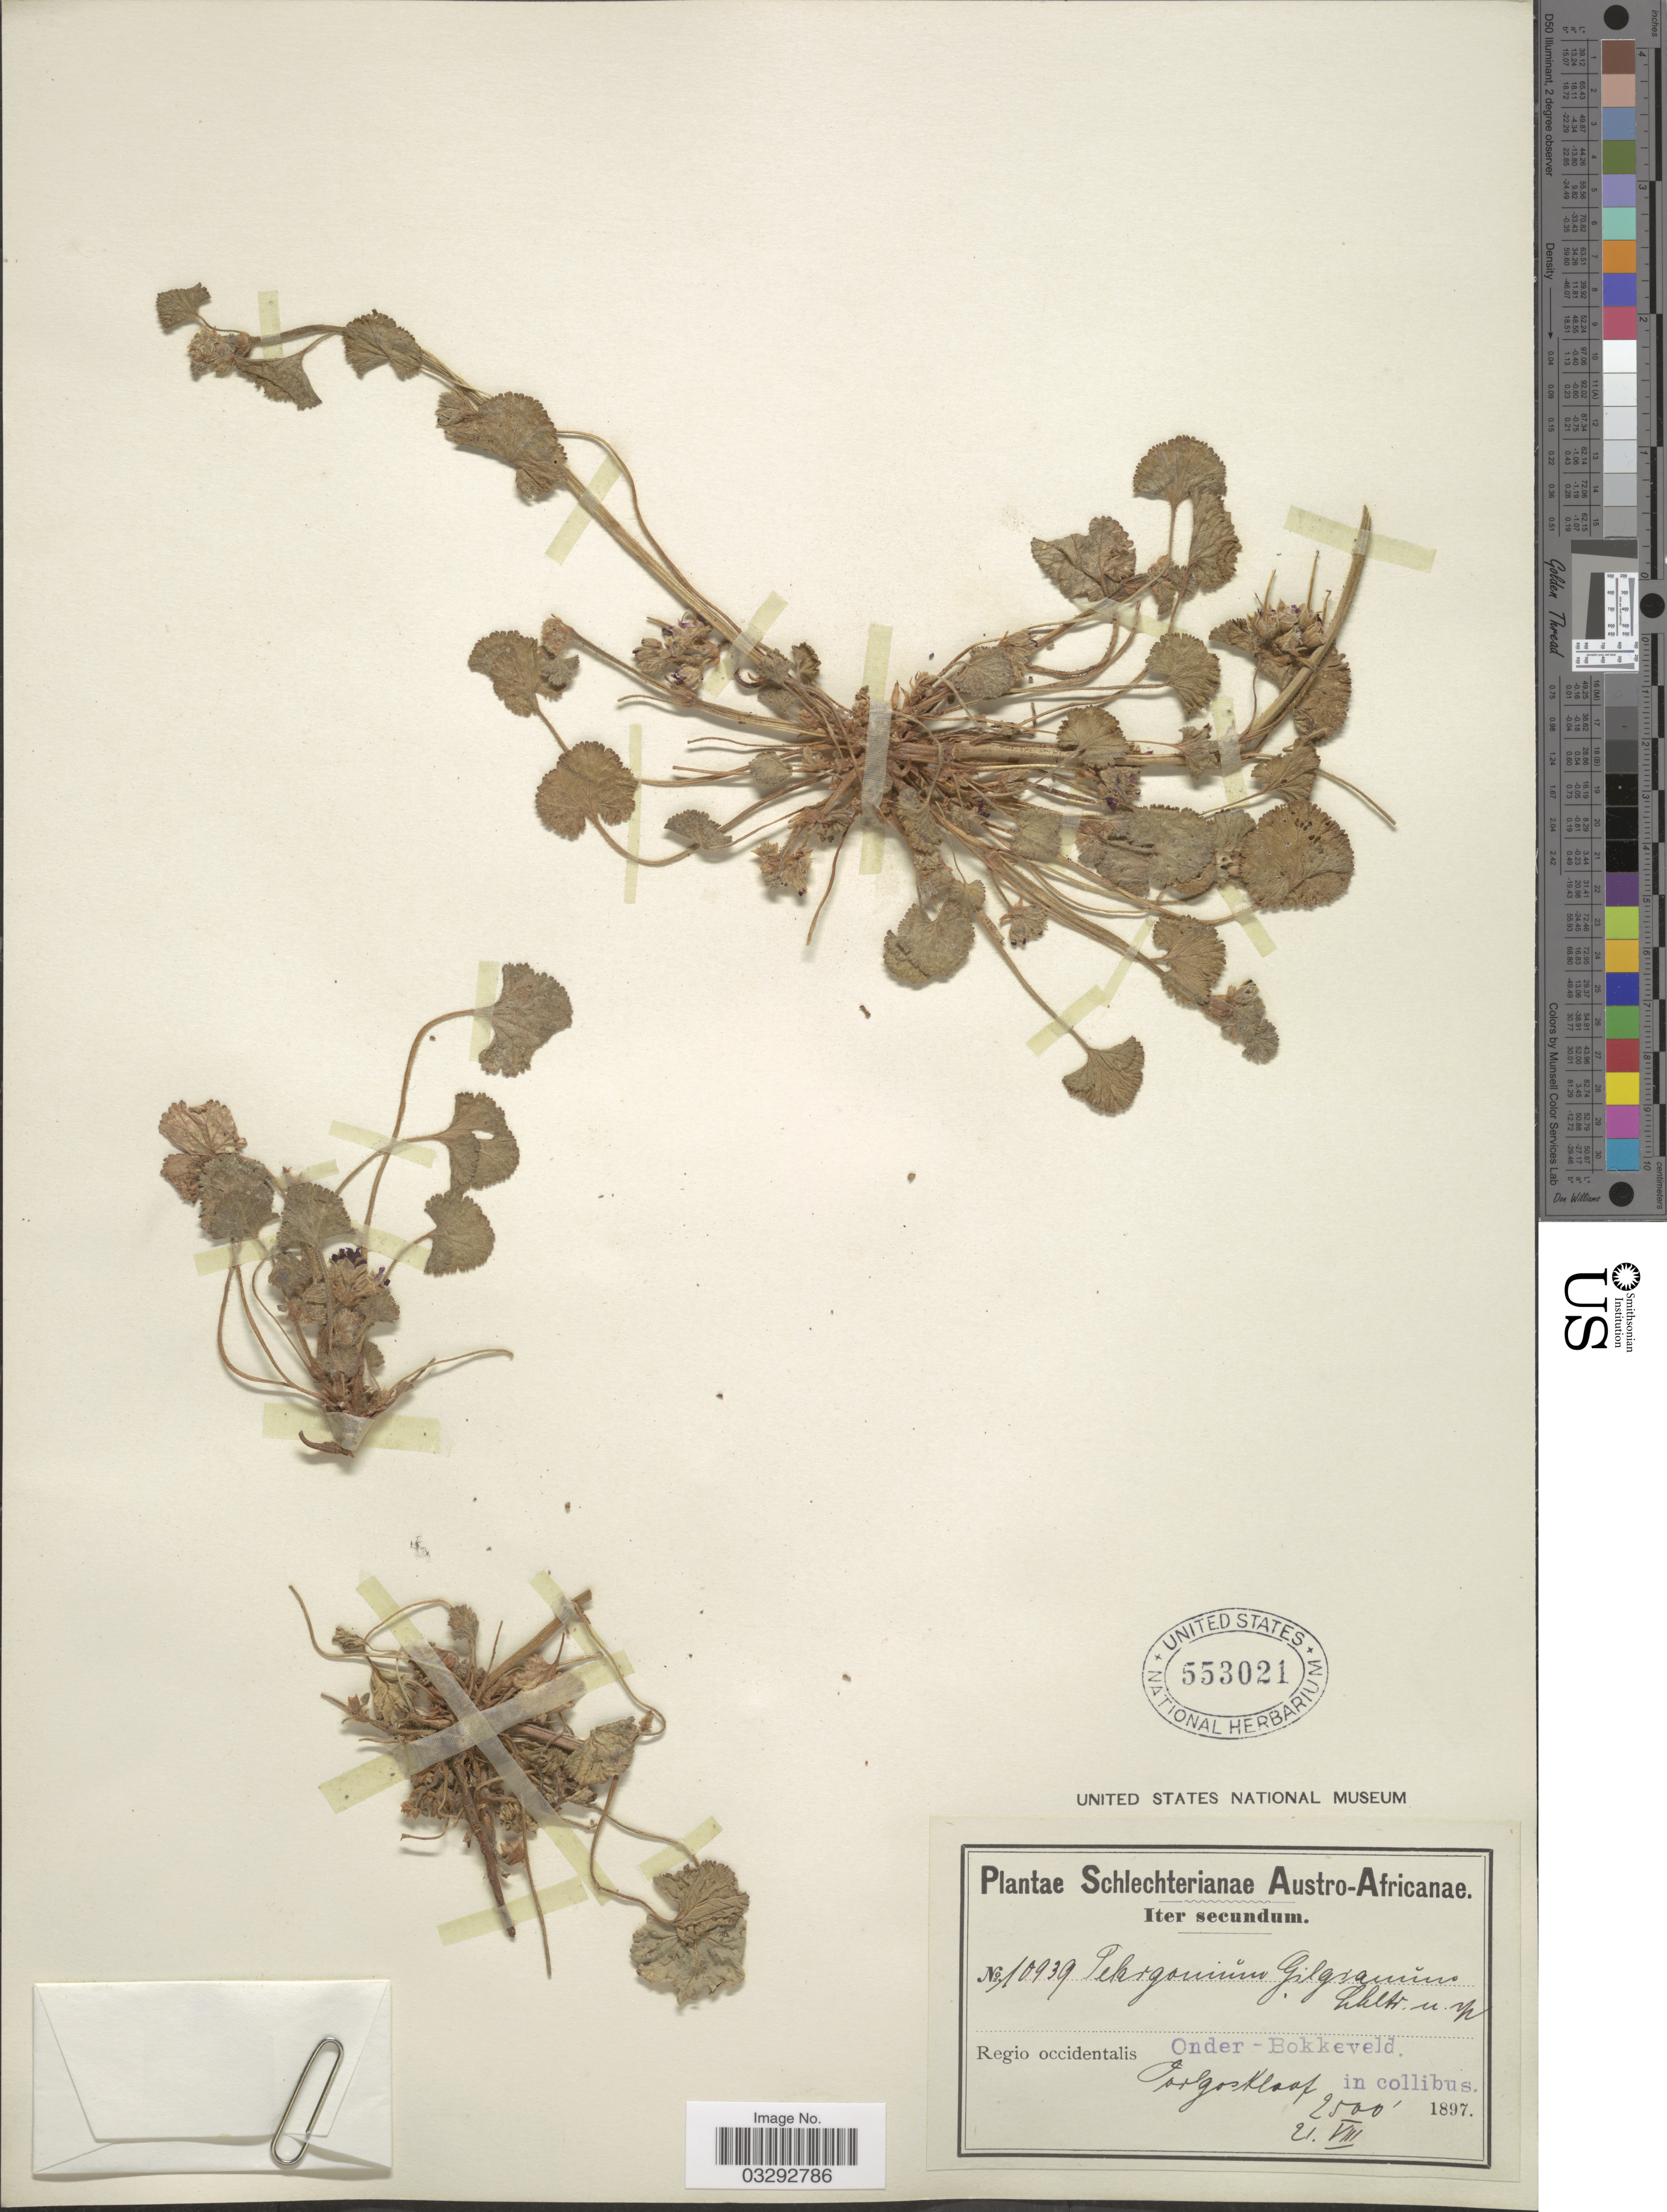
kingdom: Plantae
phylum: Tracheophyta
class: Magnoliopsida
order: Geraniales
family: Geraniaceae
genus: Pelargonium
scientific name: Pelargonium gilgianum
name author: Schltr. ex R. Knuth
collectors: Schlechter, --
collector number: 10939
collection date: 1897-08-21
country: South Africa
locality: Austro-Africanae. Regio occidentalis, Onder-Bokkeveld. OorlgosKloof. [Oorlogskloof].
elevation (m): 762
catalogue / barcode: US 553021